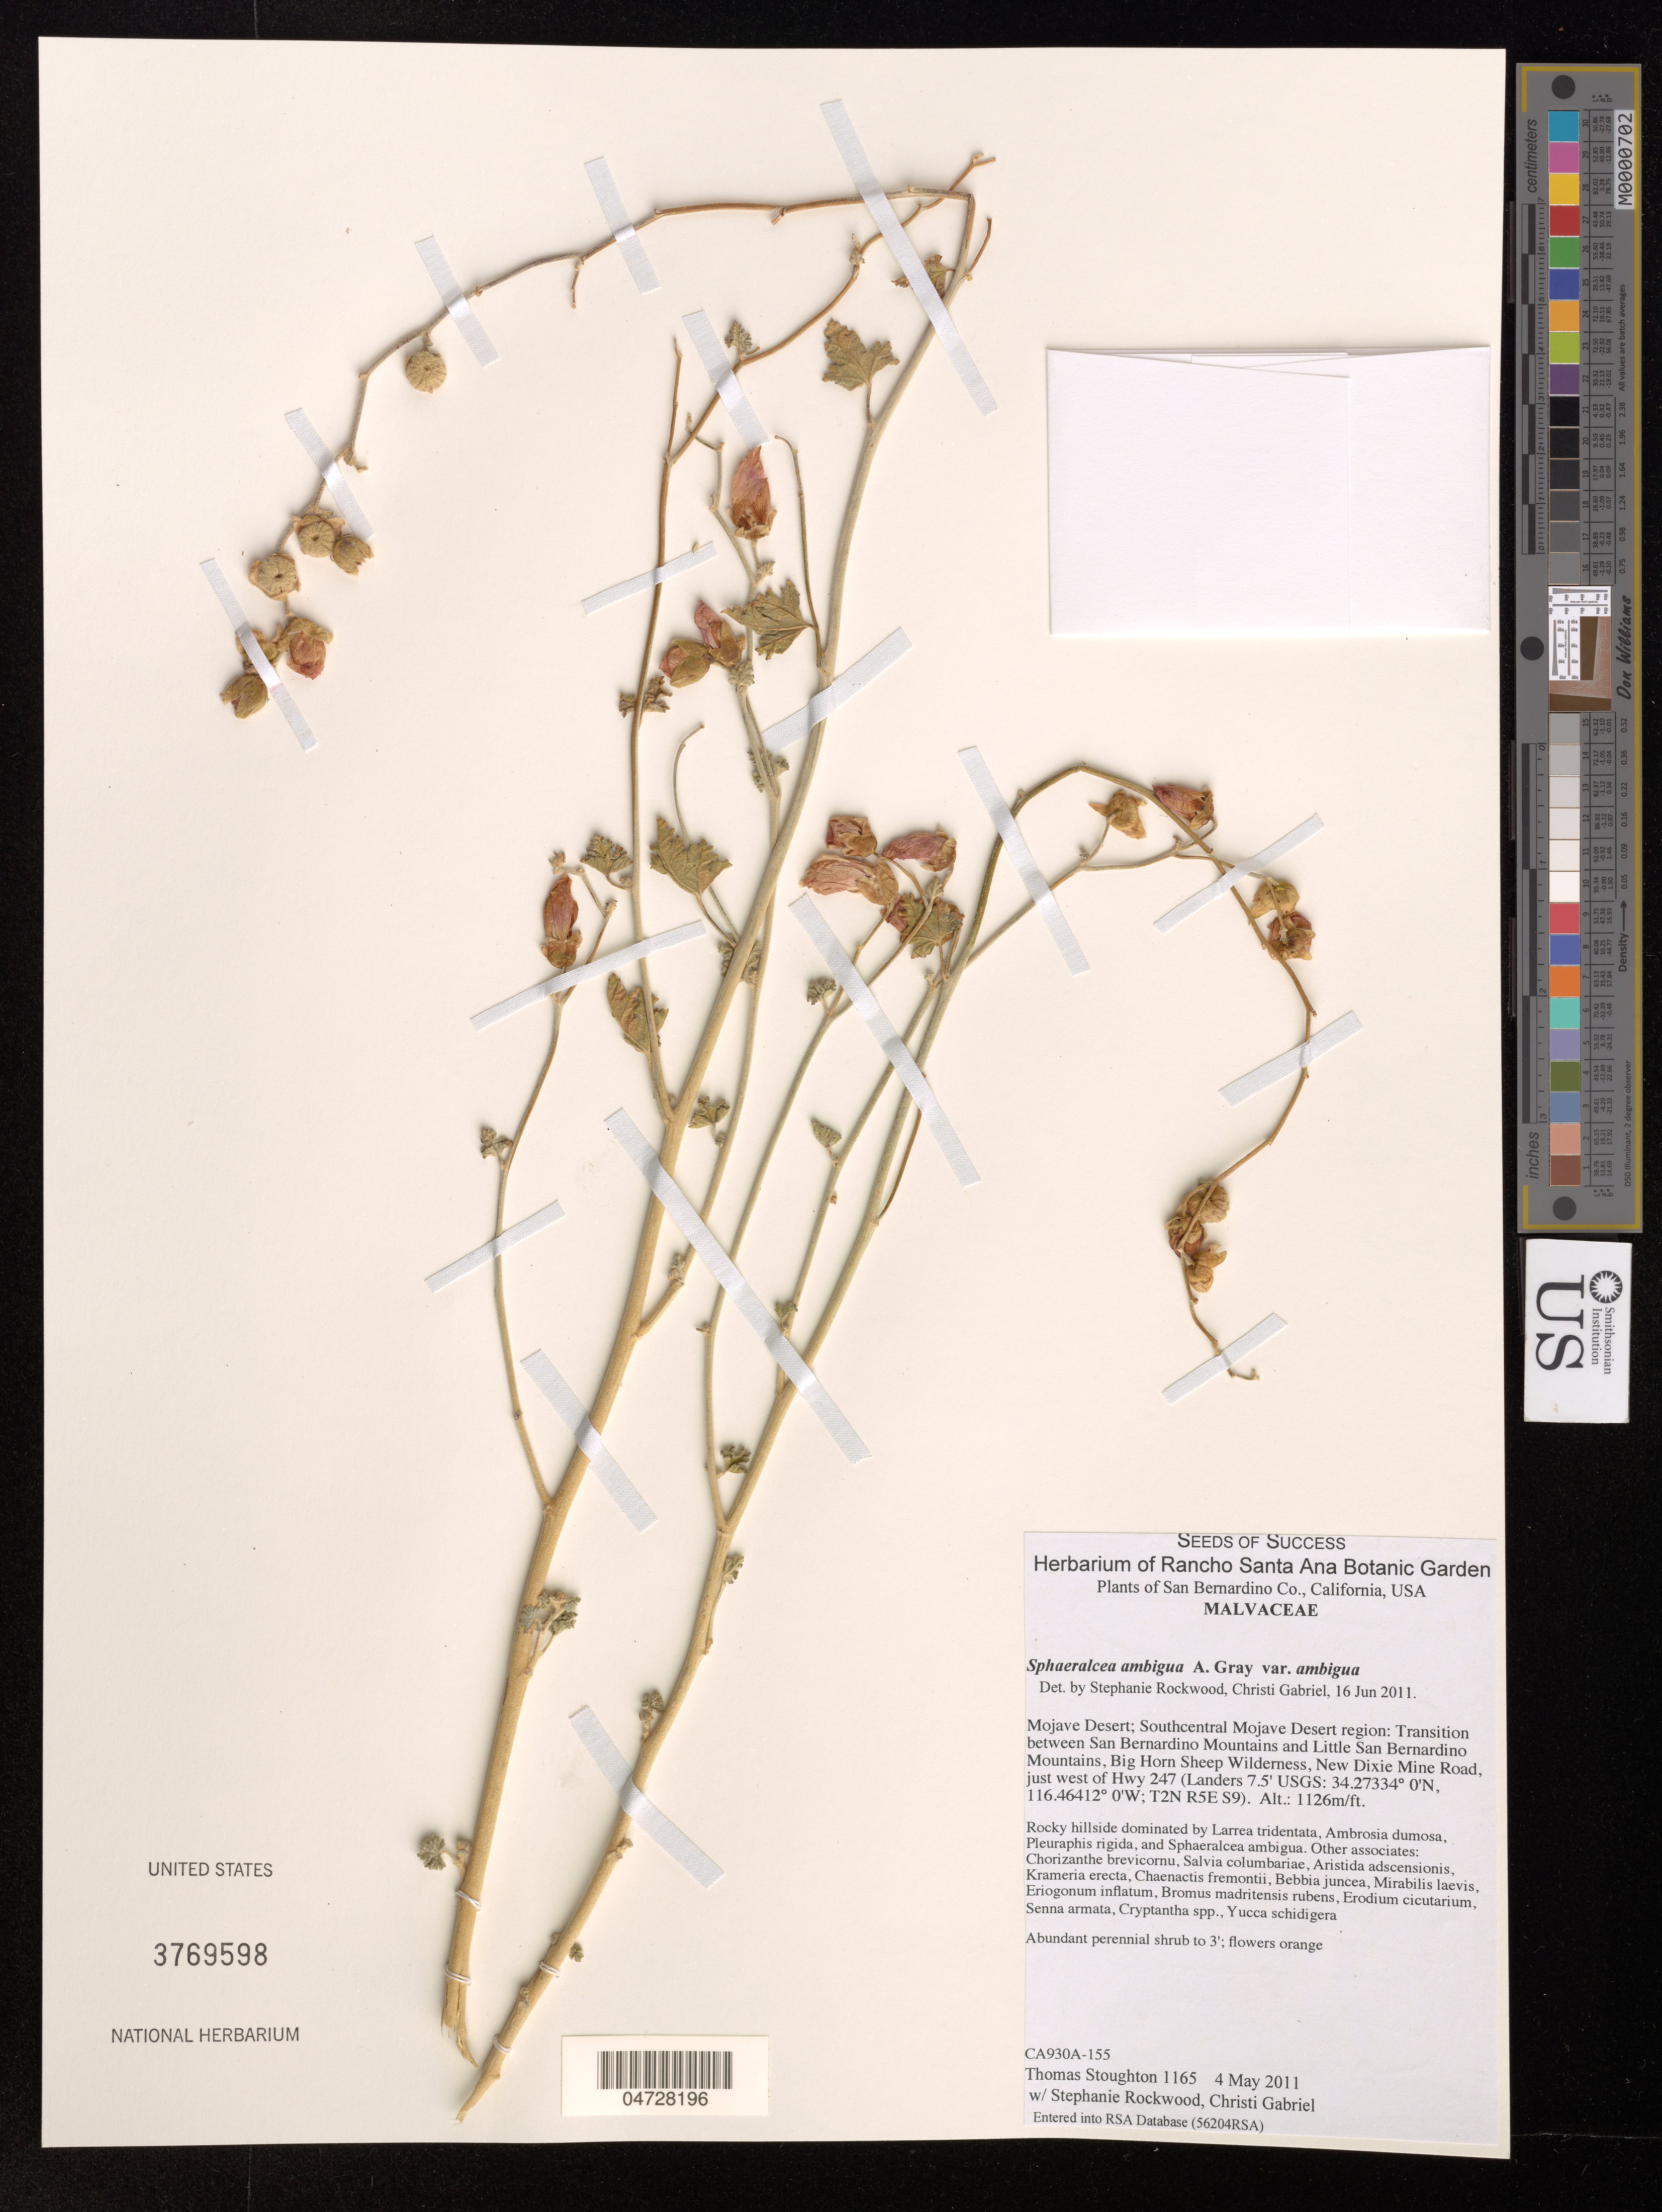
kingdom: Plantae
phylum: Tracheophyta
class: Magnoliopsida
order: Malvales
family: Malvaceae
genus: Sphaeralcea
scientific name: Sphaeralcea ambigua var. ambigua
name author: A. Gray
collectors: T. Stoughton & S. Rockwood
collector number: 1165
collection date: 2011-05-04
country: United States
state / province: California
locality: San Bernardino Co. Mojave Desert; Southcentral Mojave Desert region: Transition between San Bernardino Mountains and Little San Bernardino Mountains, Big Horn Sheep Wilderness, New Dixie Mine Road, just west of Hwy 247.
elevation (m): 1126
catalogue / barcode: US 3769598